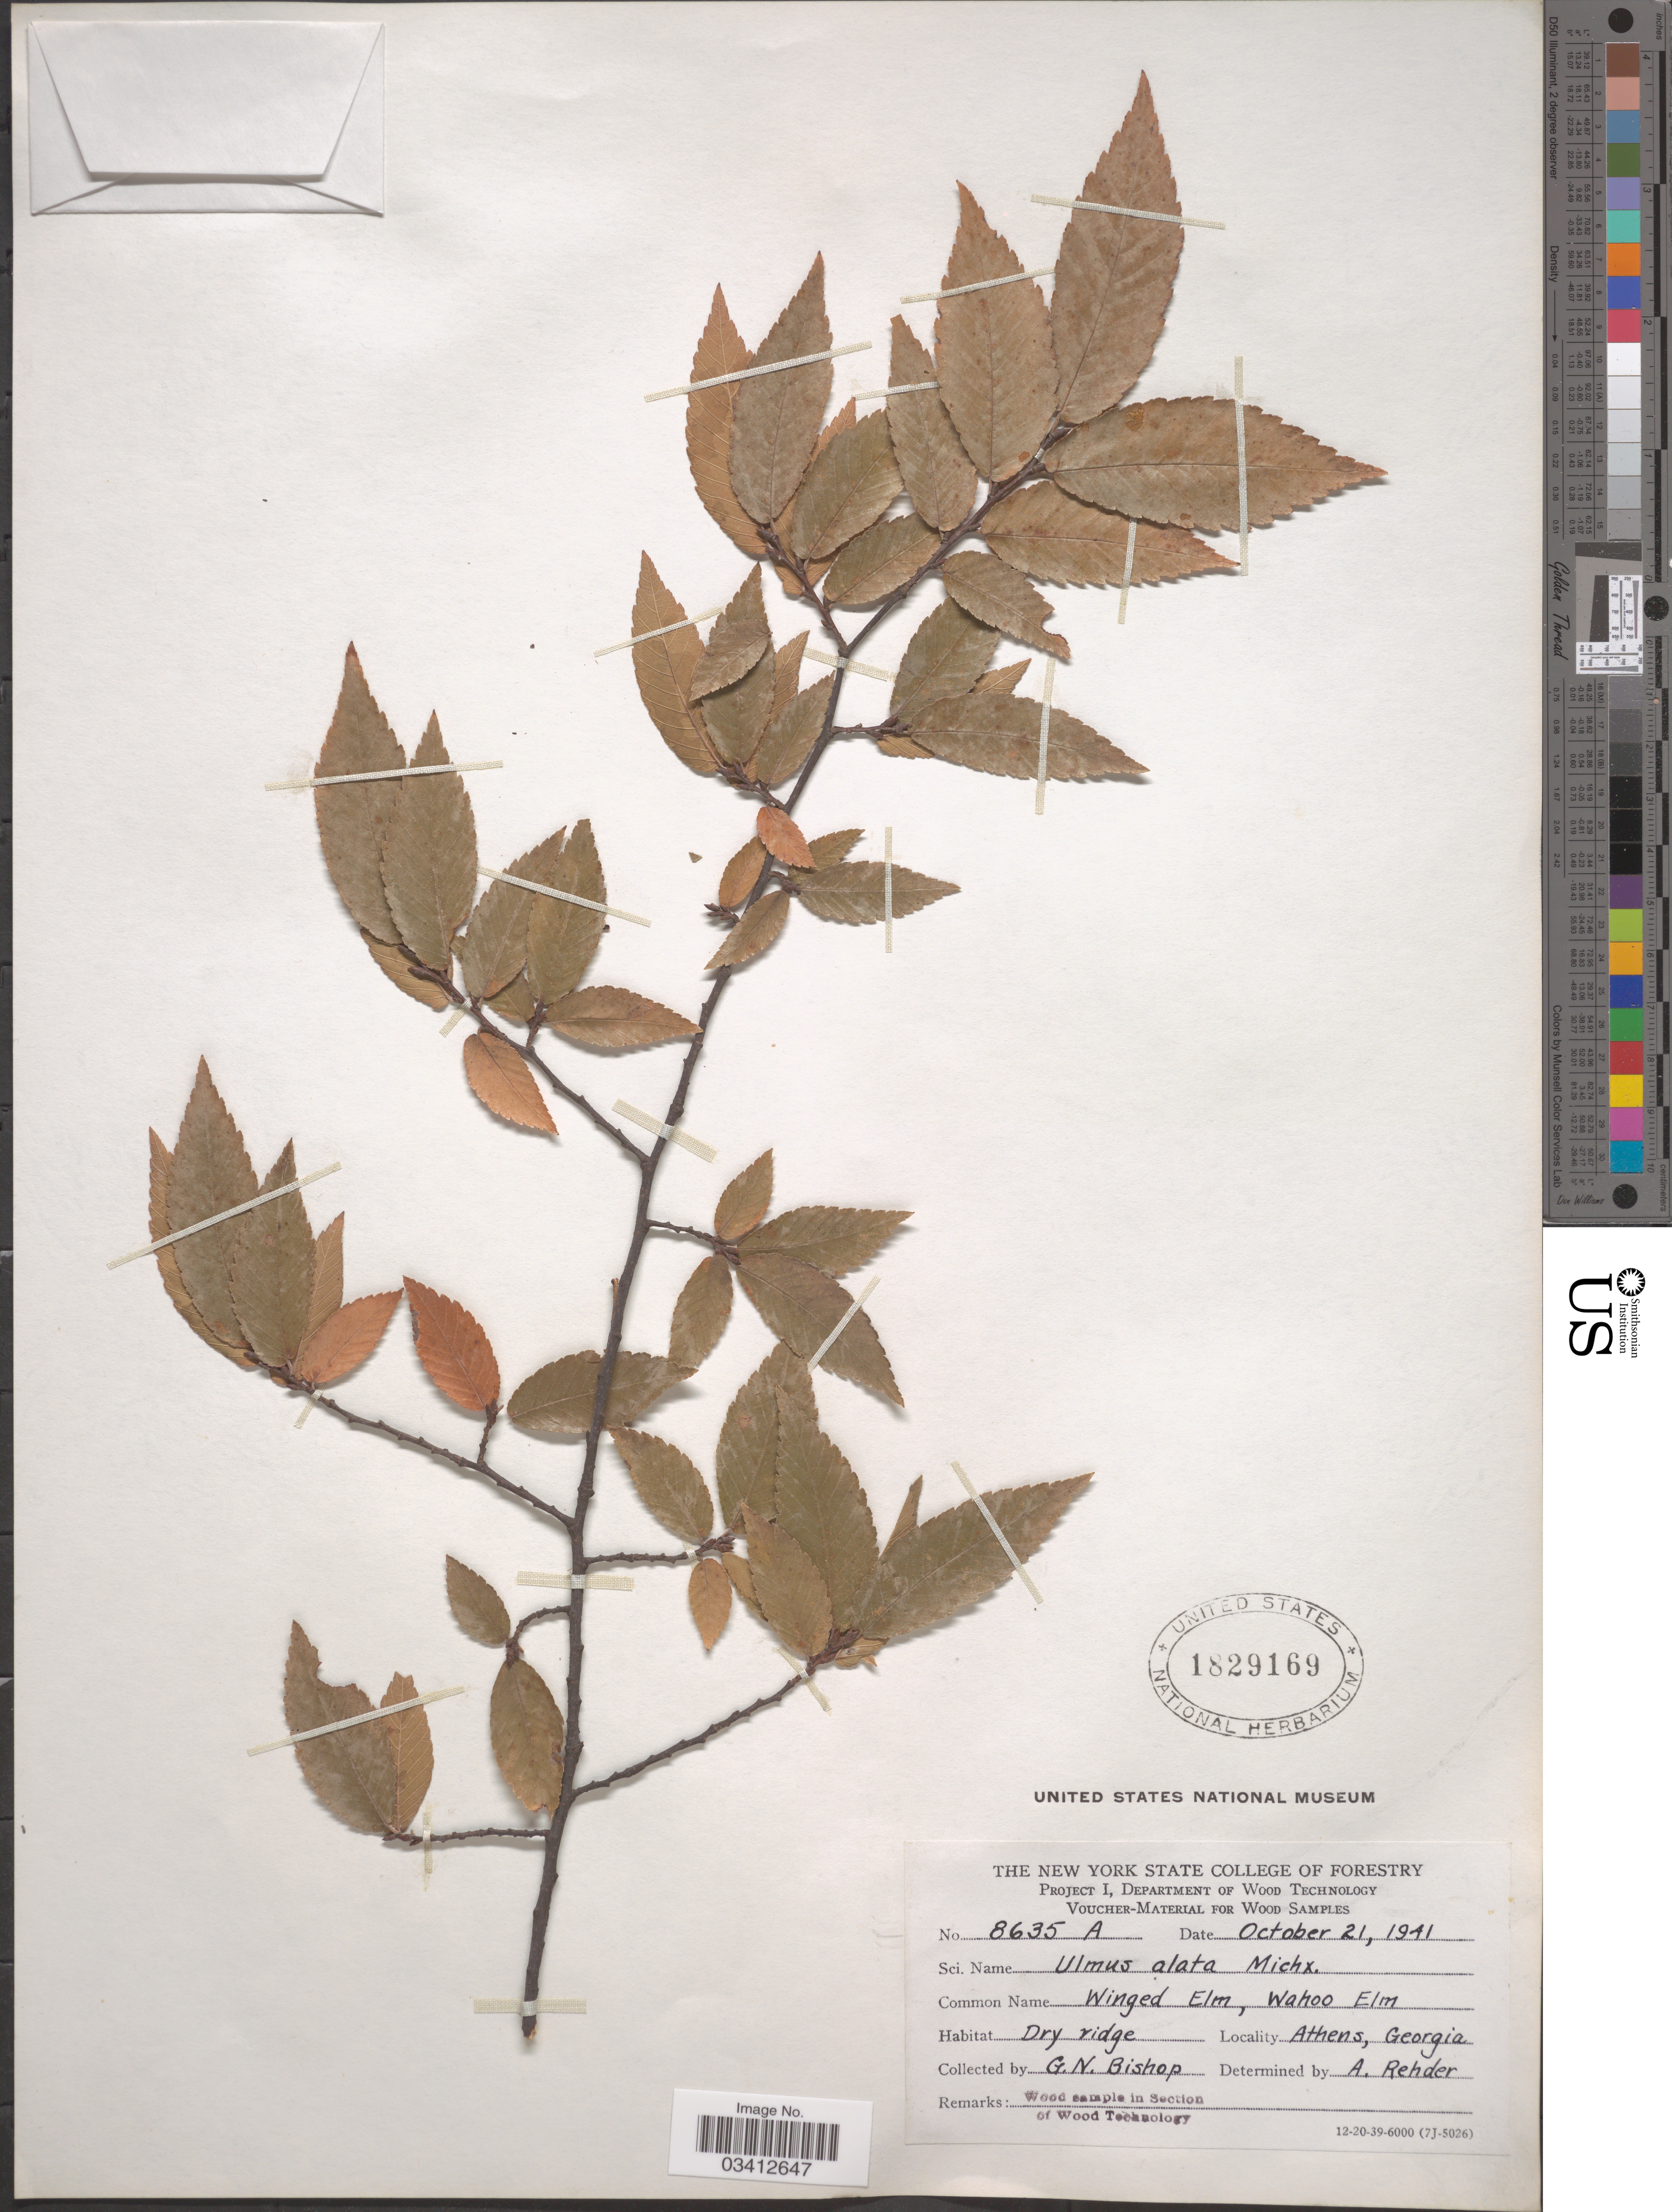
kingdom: Plantae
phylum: Tracheophyta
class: Magnoliopsida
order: Rosales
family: Ulmaceae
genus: Ulmus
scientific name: Ulmus alata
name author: Michx.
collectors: G. N. Bishop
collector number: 8635 A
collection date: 1941-10-21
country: United States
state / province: Georgia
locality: Athens.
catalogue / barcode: US 1829169